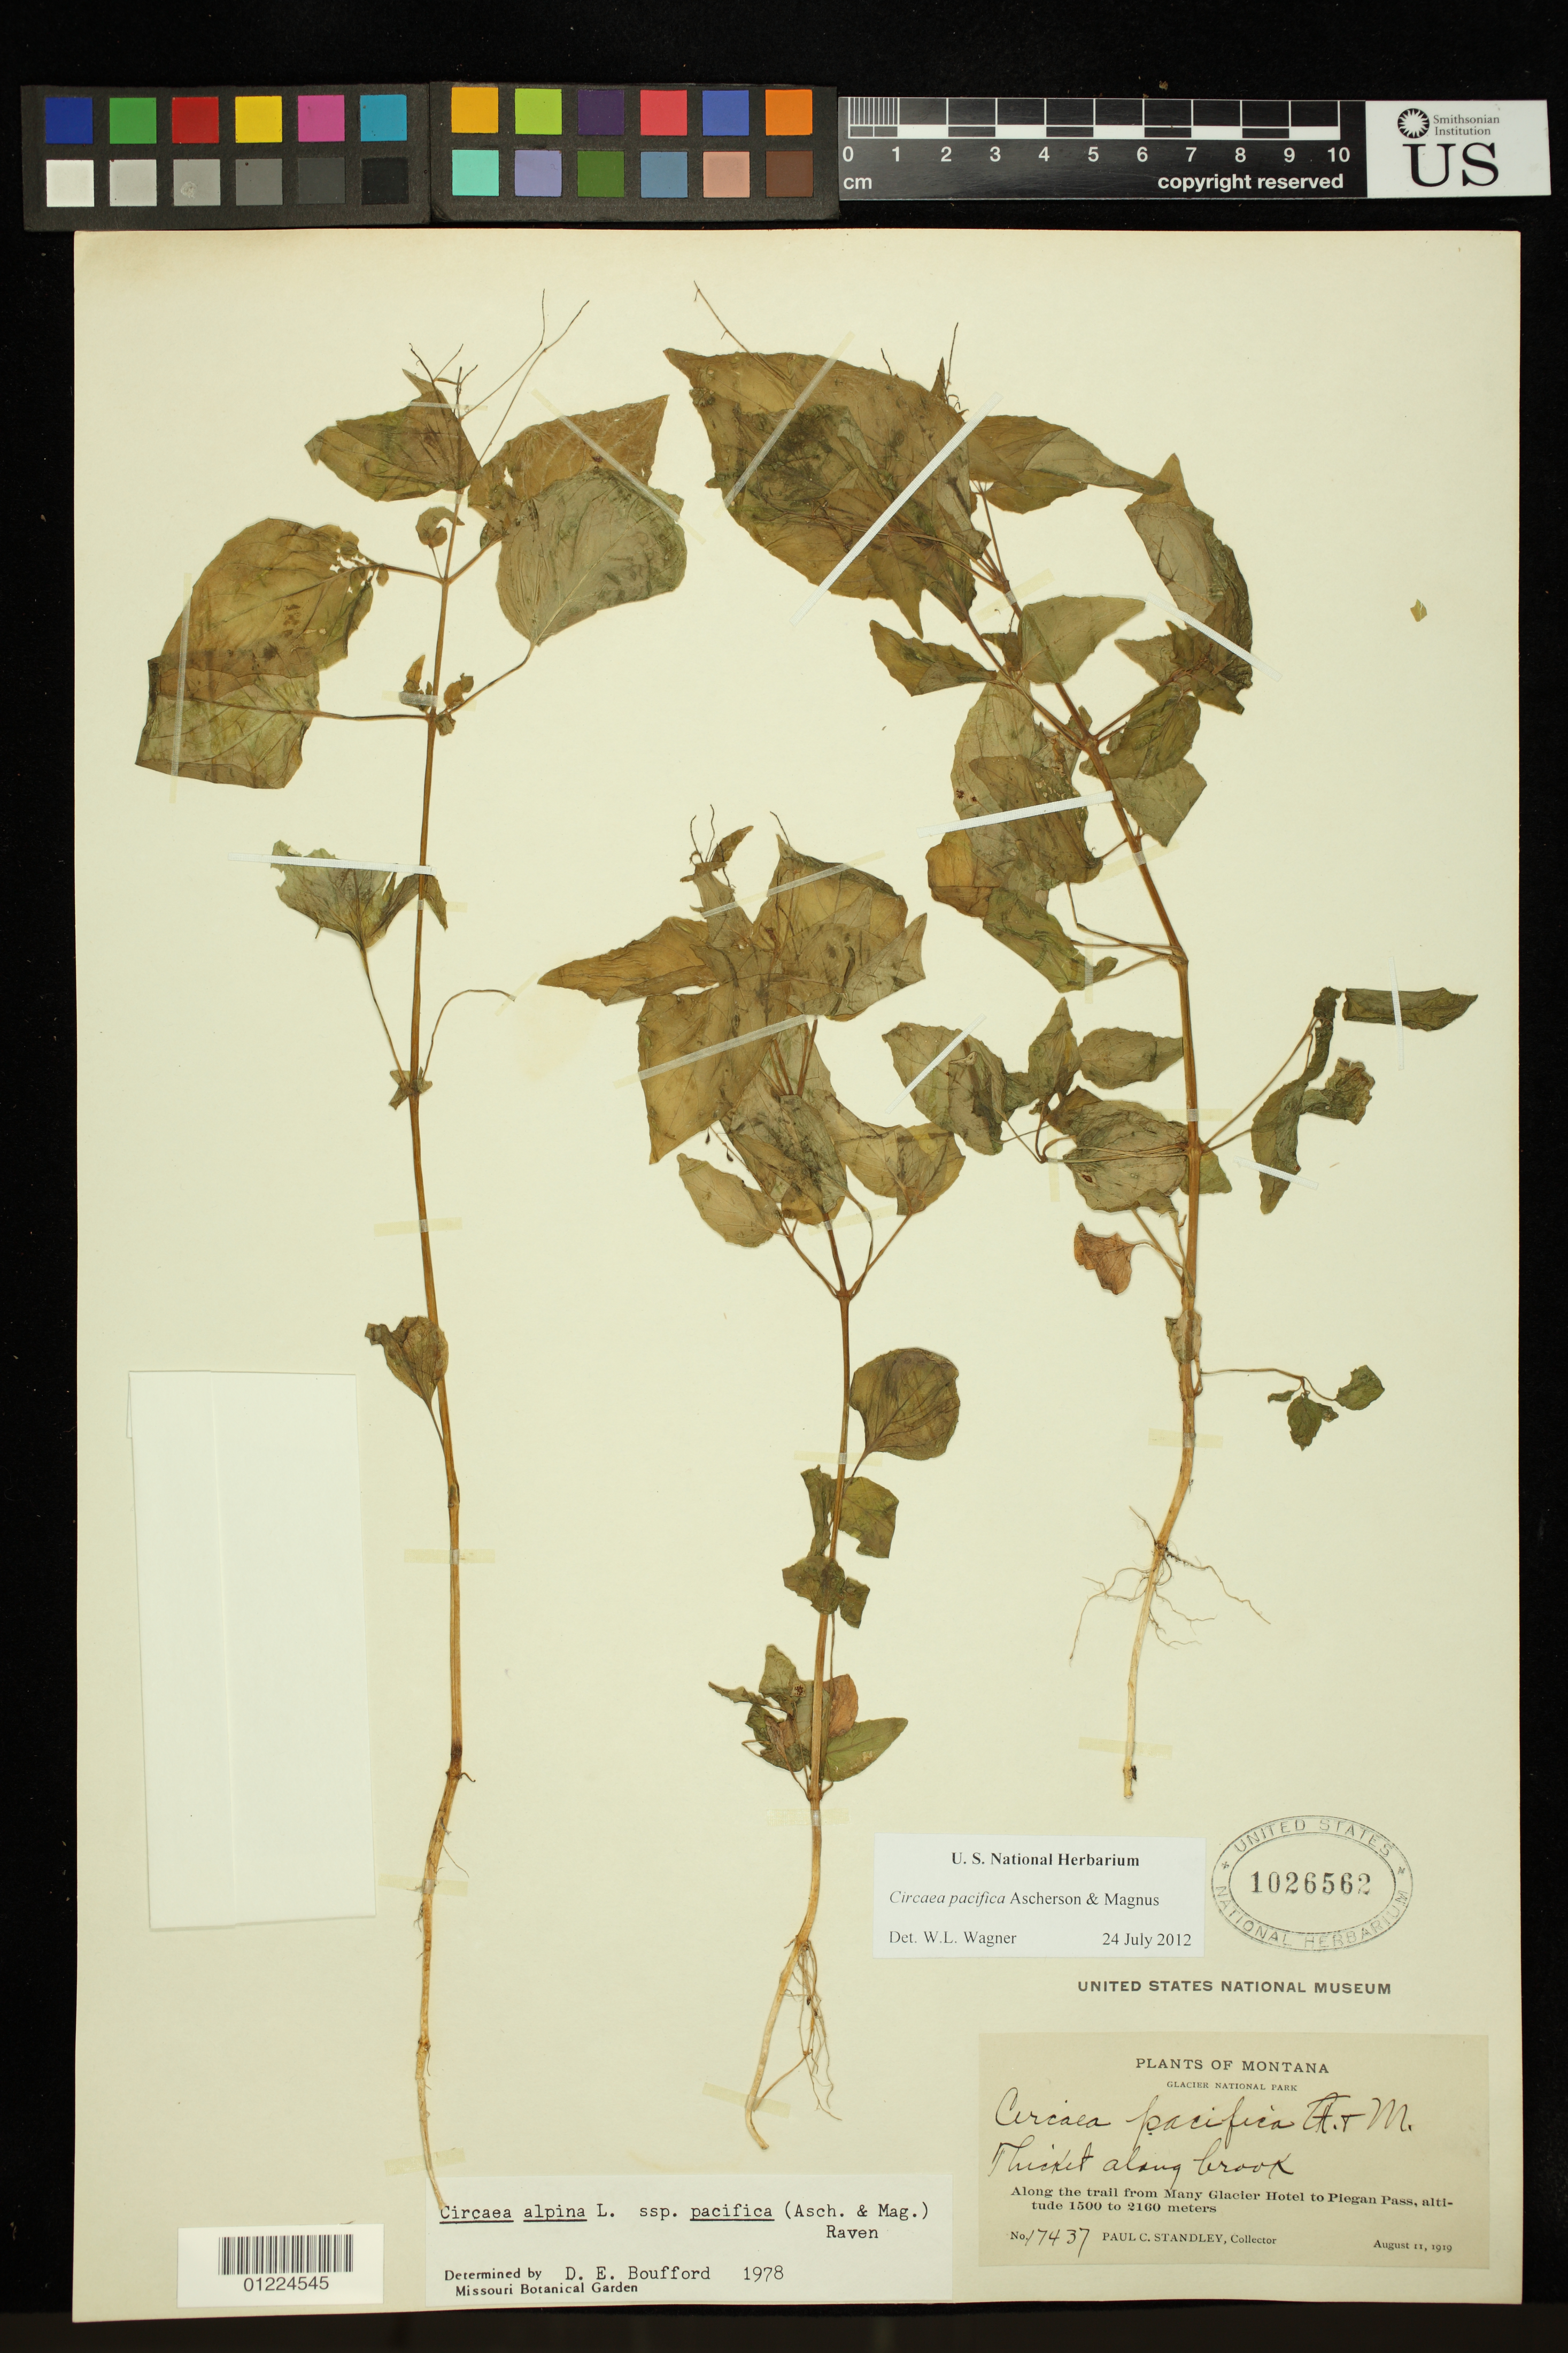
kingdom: Plantae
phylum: Tracheophyta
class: Magnoliopsida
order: Myrtales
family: Onagraceae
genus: Circaea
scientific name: Circaea pacifica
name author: Asch. & Magnus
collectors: P. C. Standley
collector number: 17437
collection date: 1919-08-11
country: United States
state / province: Montana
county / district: Glacier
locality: Along the trail from Many Glacier Hotel to Piegan Pass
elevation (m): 1500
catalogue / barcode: US 1026562